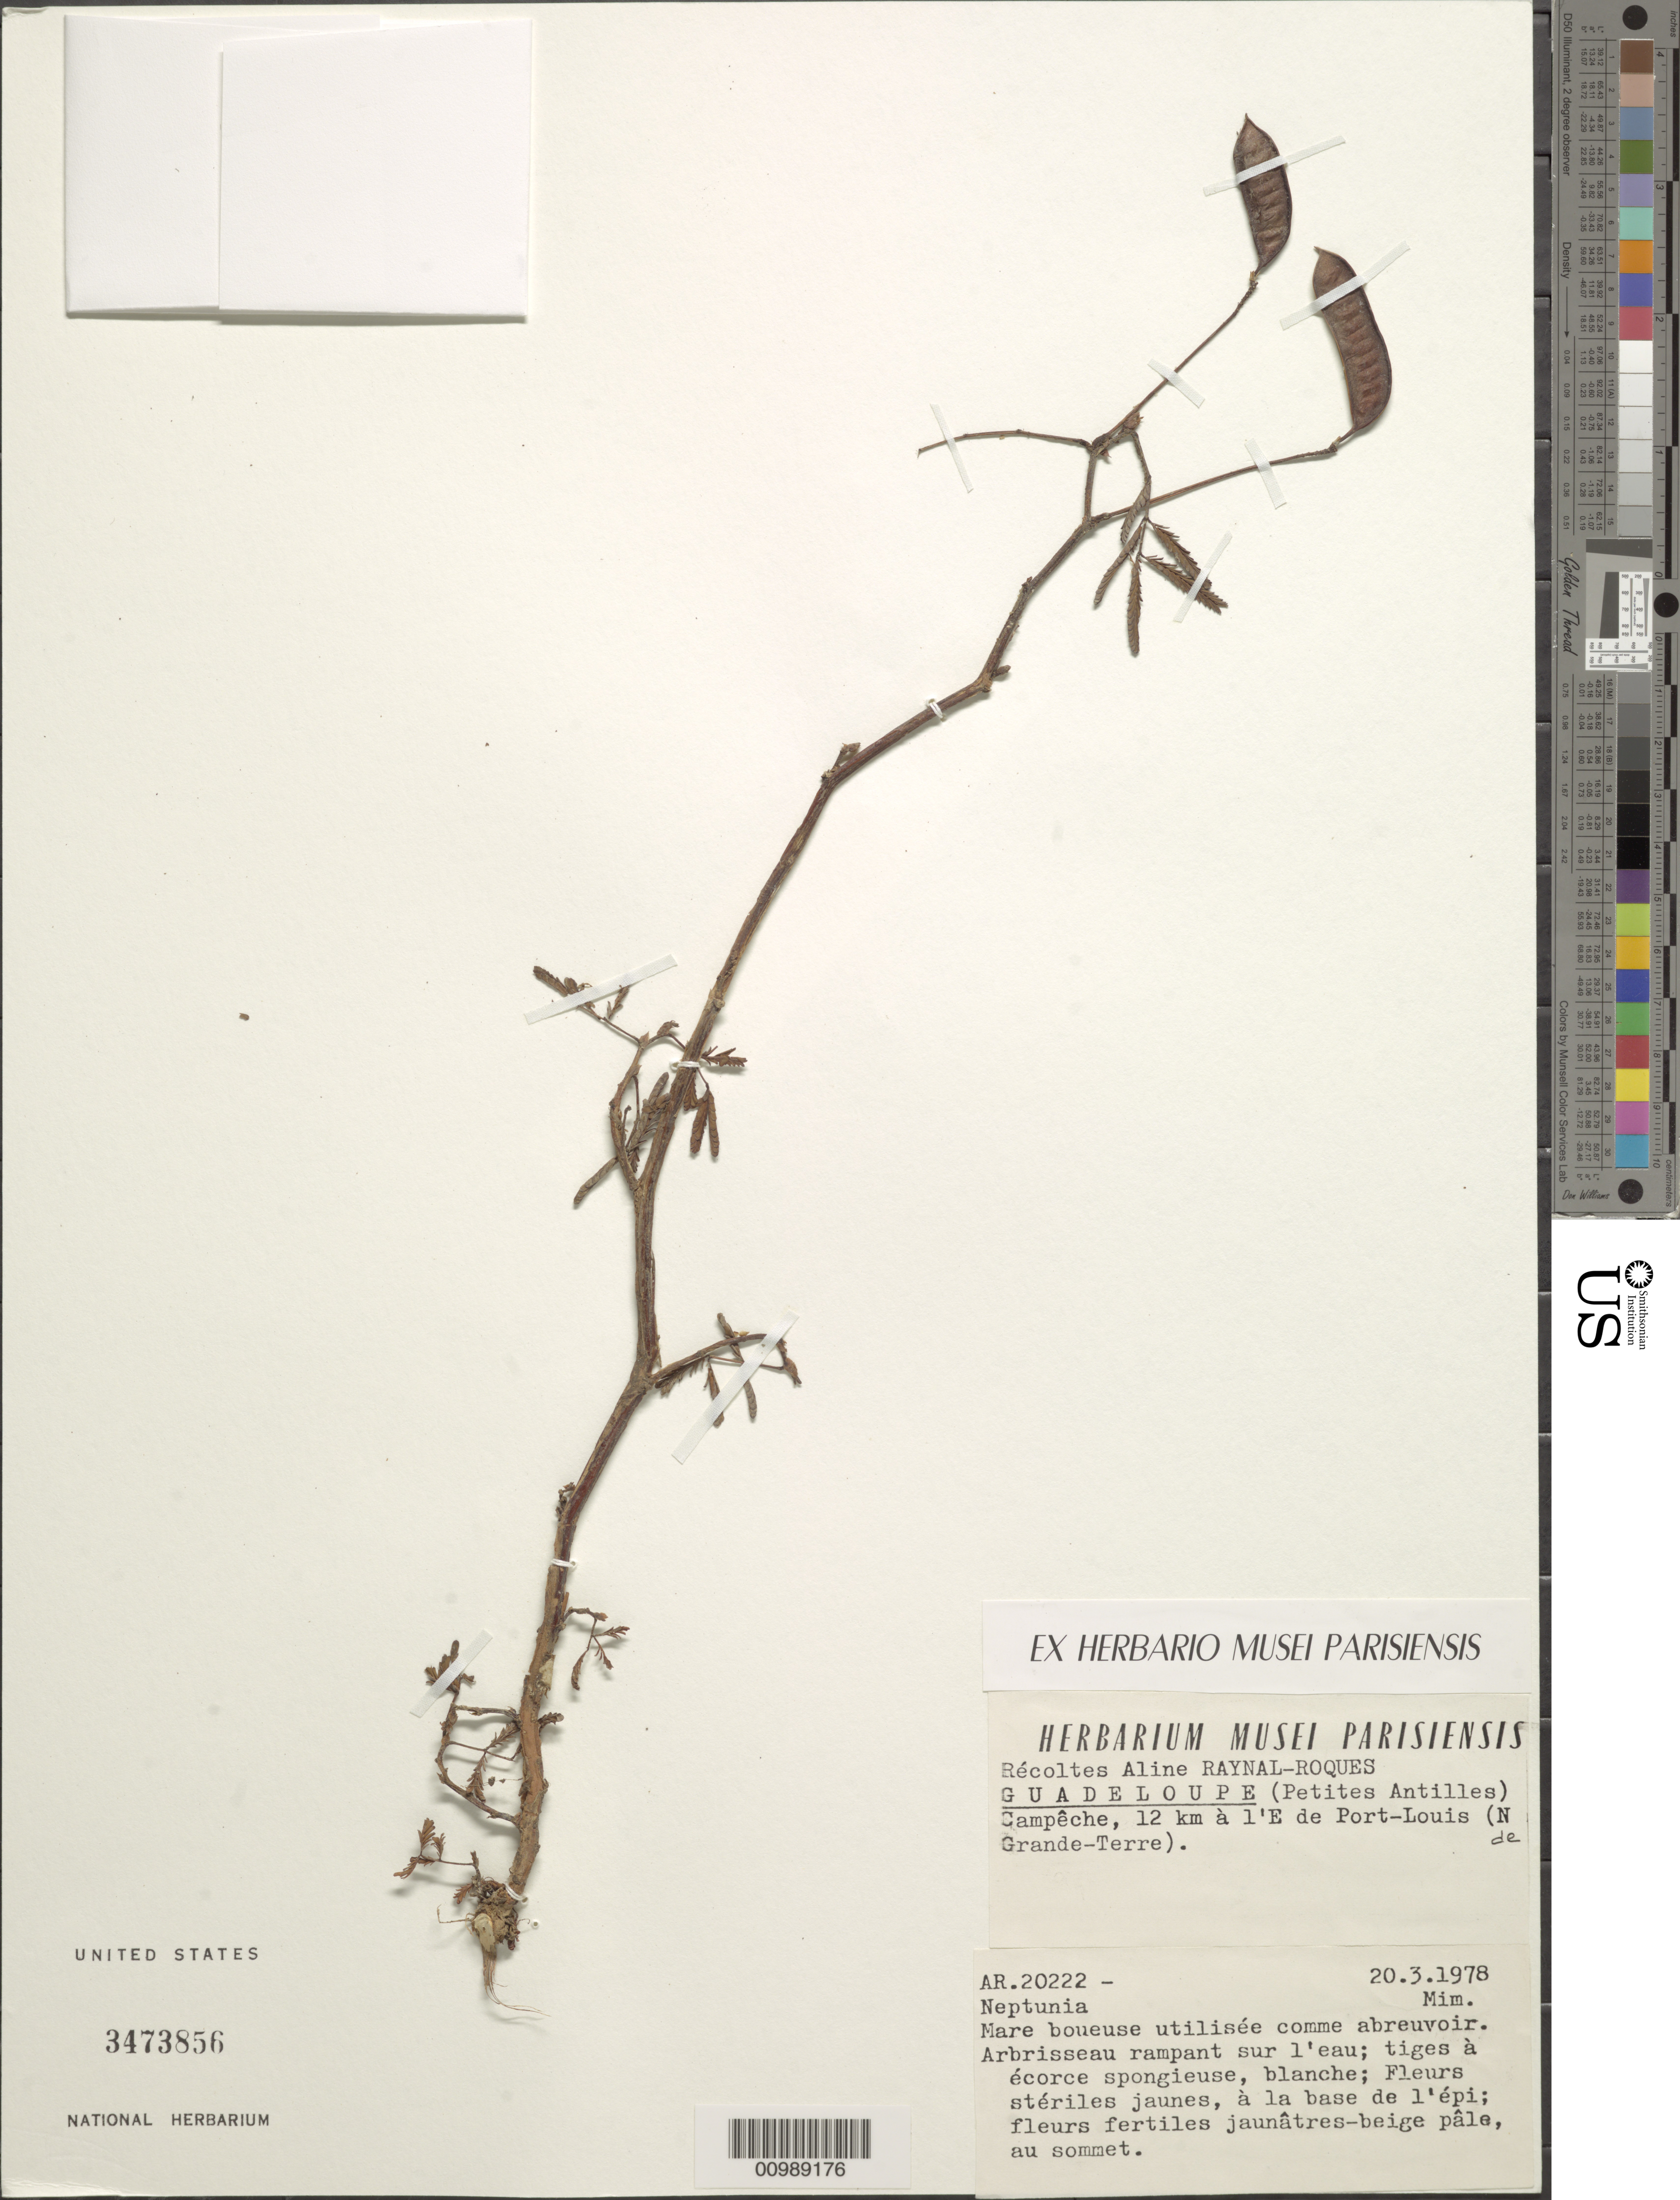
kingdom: Plantae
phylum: Tracheophyta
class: Magnoliopsida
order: Fabales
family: Fabaceae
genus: Neptunia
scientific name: Neptunia sp.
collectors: A. M. Raynal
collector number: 20222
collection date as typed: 20 Mar 1978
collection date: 1978-03-20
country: Guadeloupe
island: Basse Terre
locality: Campeche, 12km a l'E de port-Louis (N Grande-Terre)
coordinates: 0 N, 0 E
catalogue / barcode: US 3473856